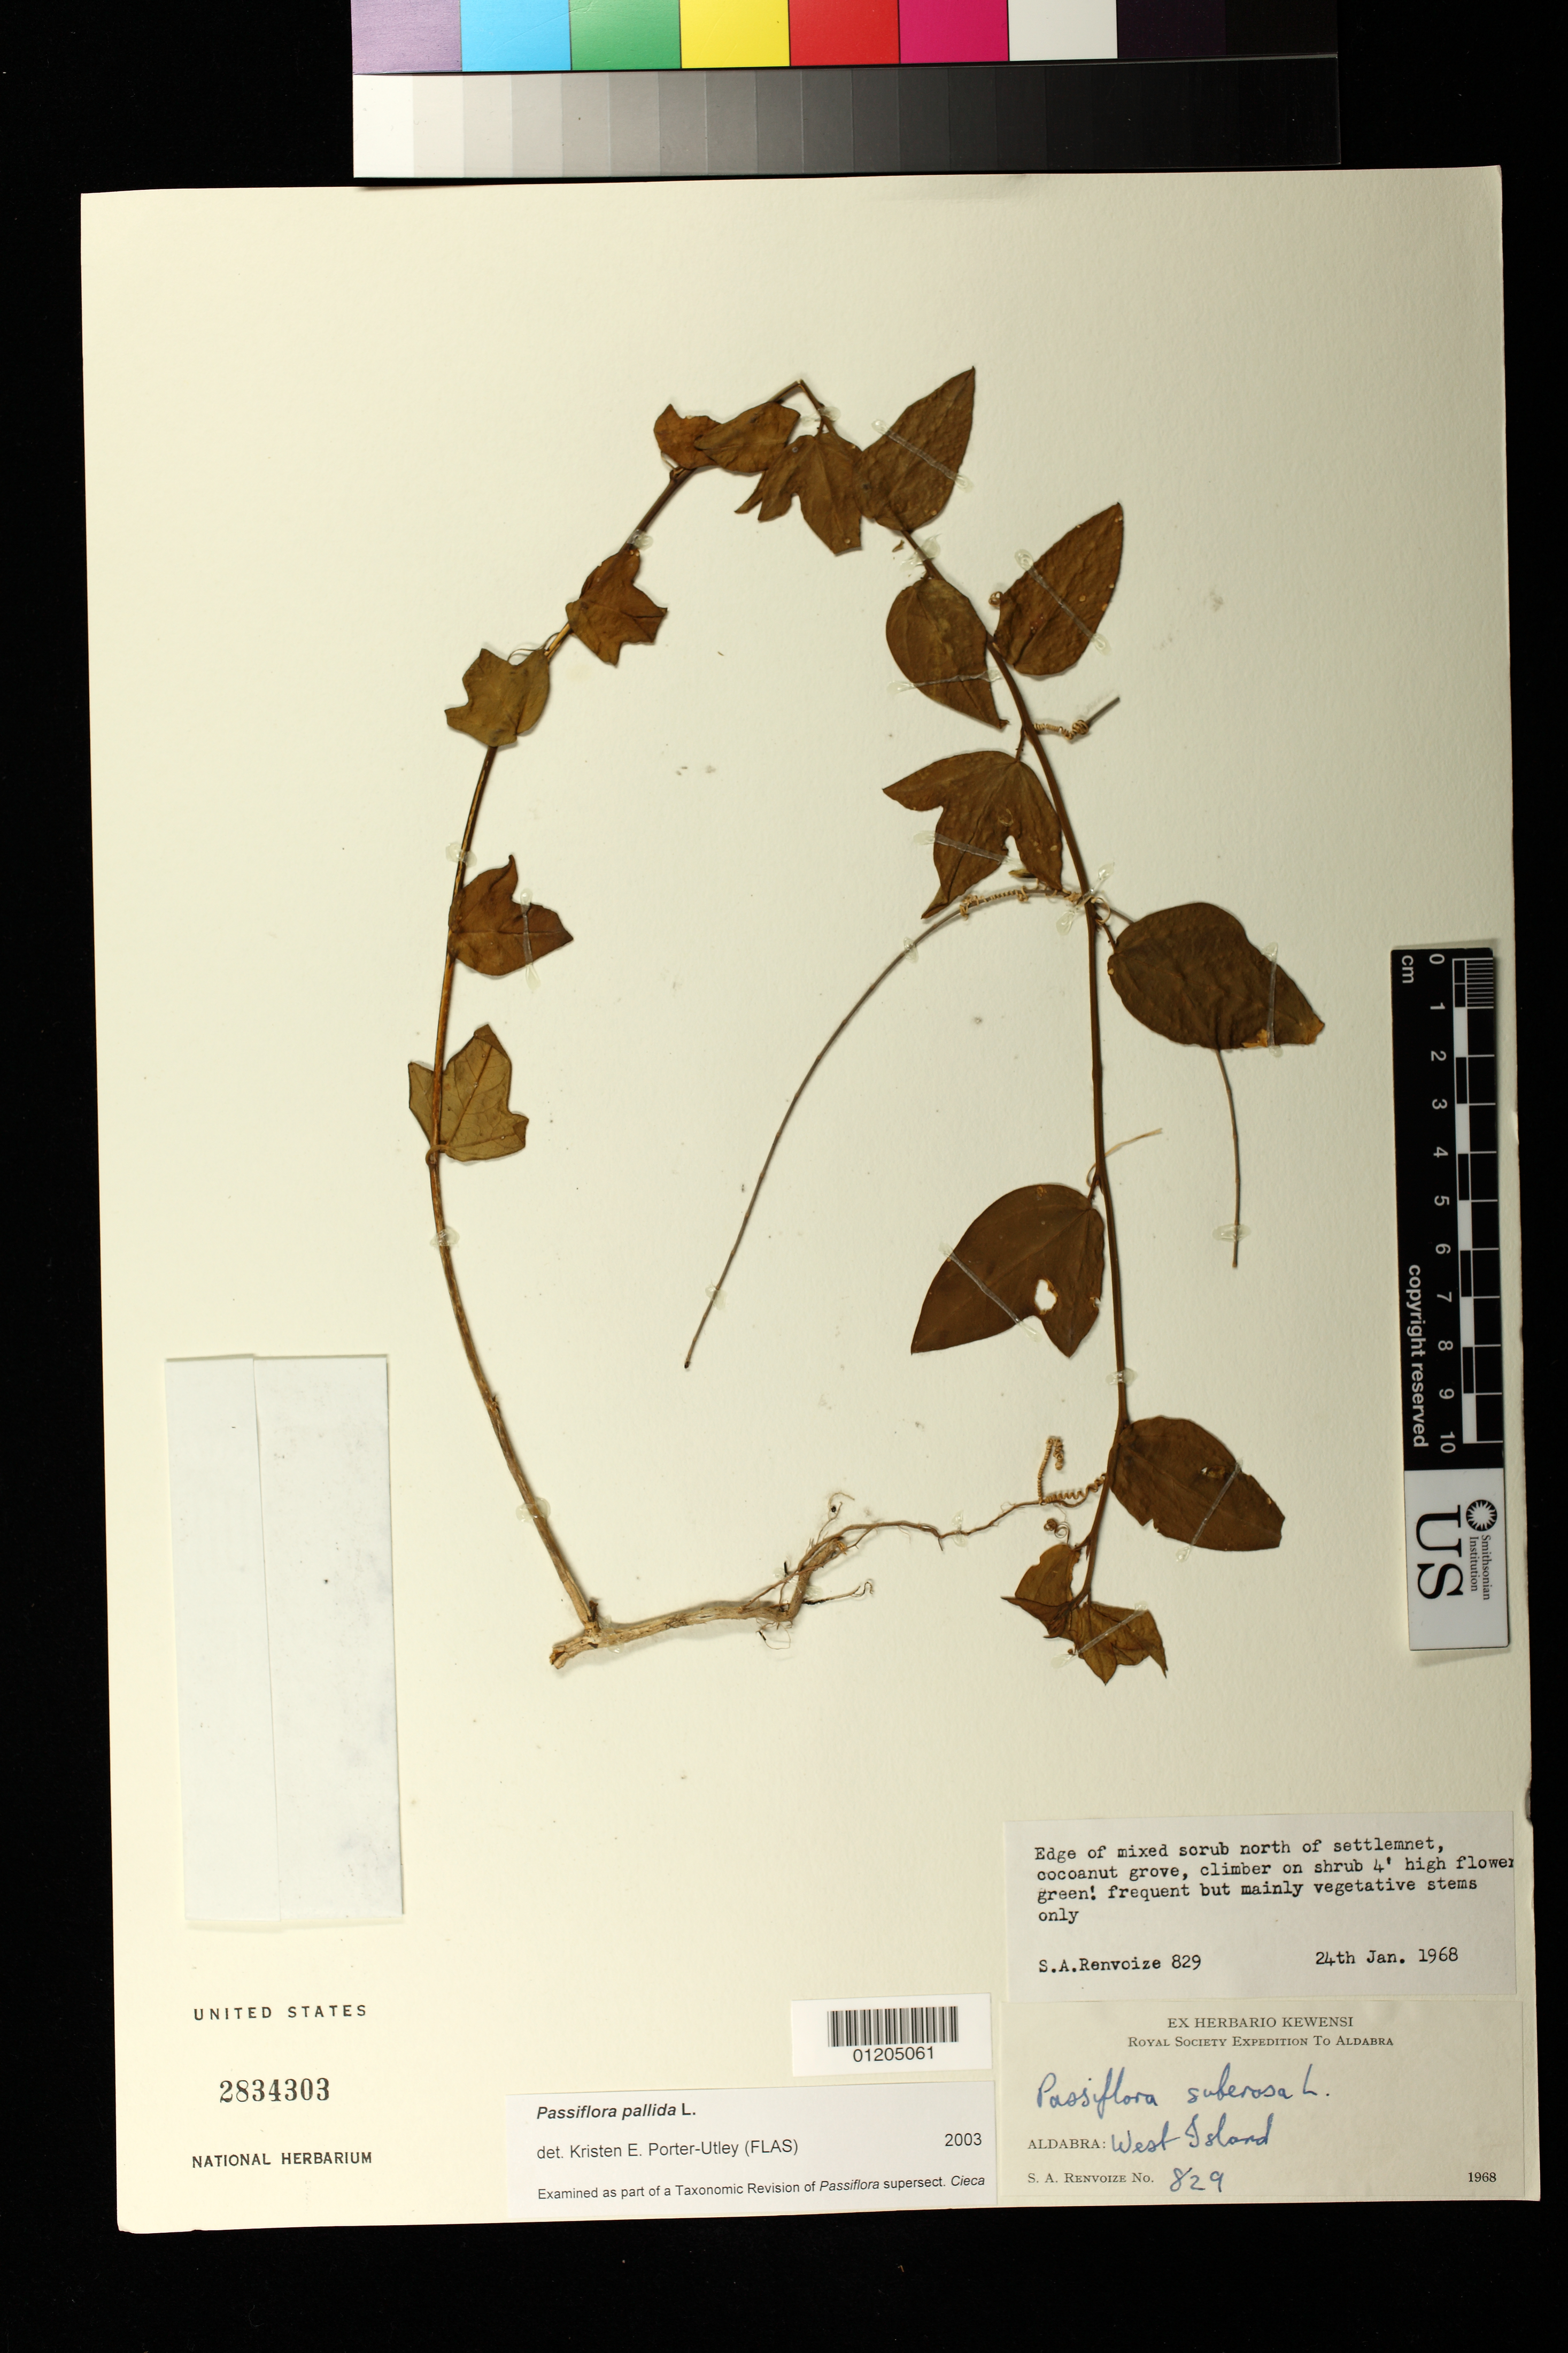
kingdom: Plantae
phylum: Tracheophyta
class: Magnoliopsida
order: Malpighiales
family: Passifloraceae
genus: Passiflora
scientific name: Passiflora pallida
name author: L.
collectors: S. A. Renvoize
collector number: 829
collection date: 1968-01-24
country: Seychelles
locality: Aldabra: West Island. Edge of mixed sorub north of settlement, coconut grove.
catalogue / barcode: US 2834303